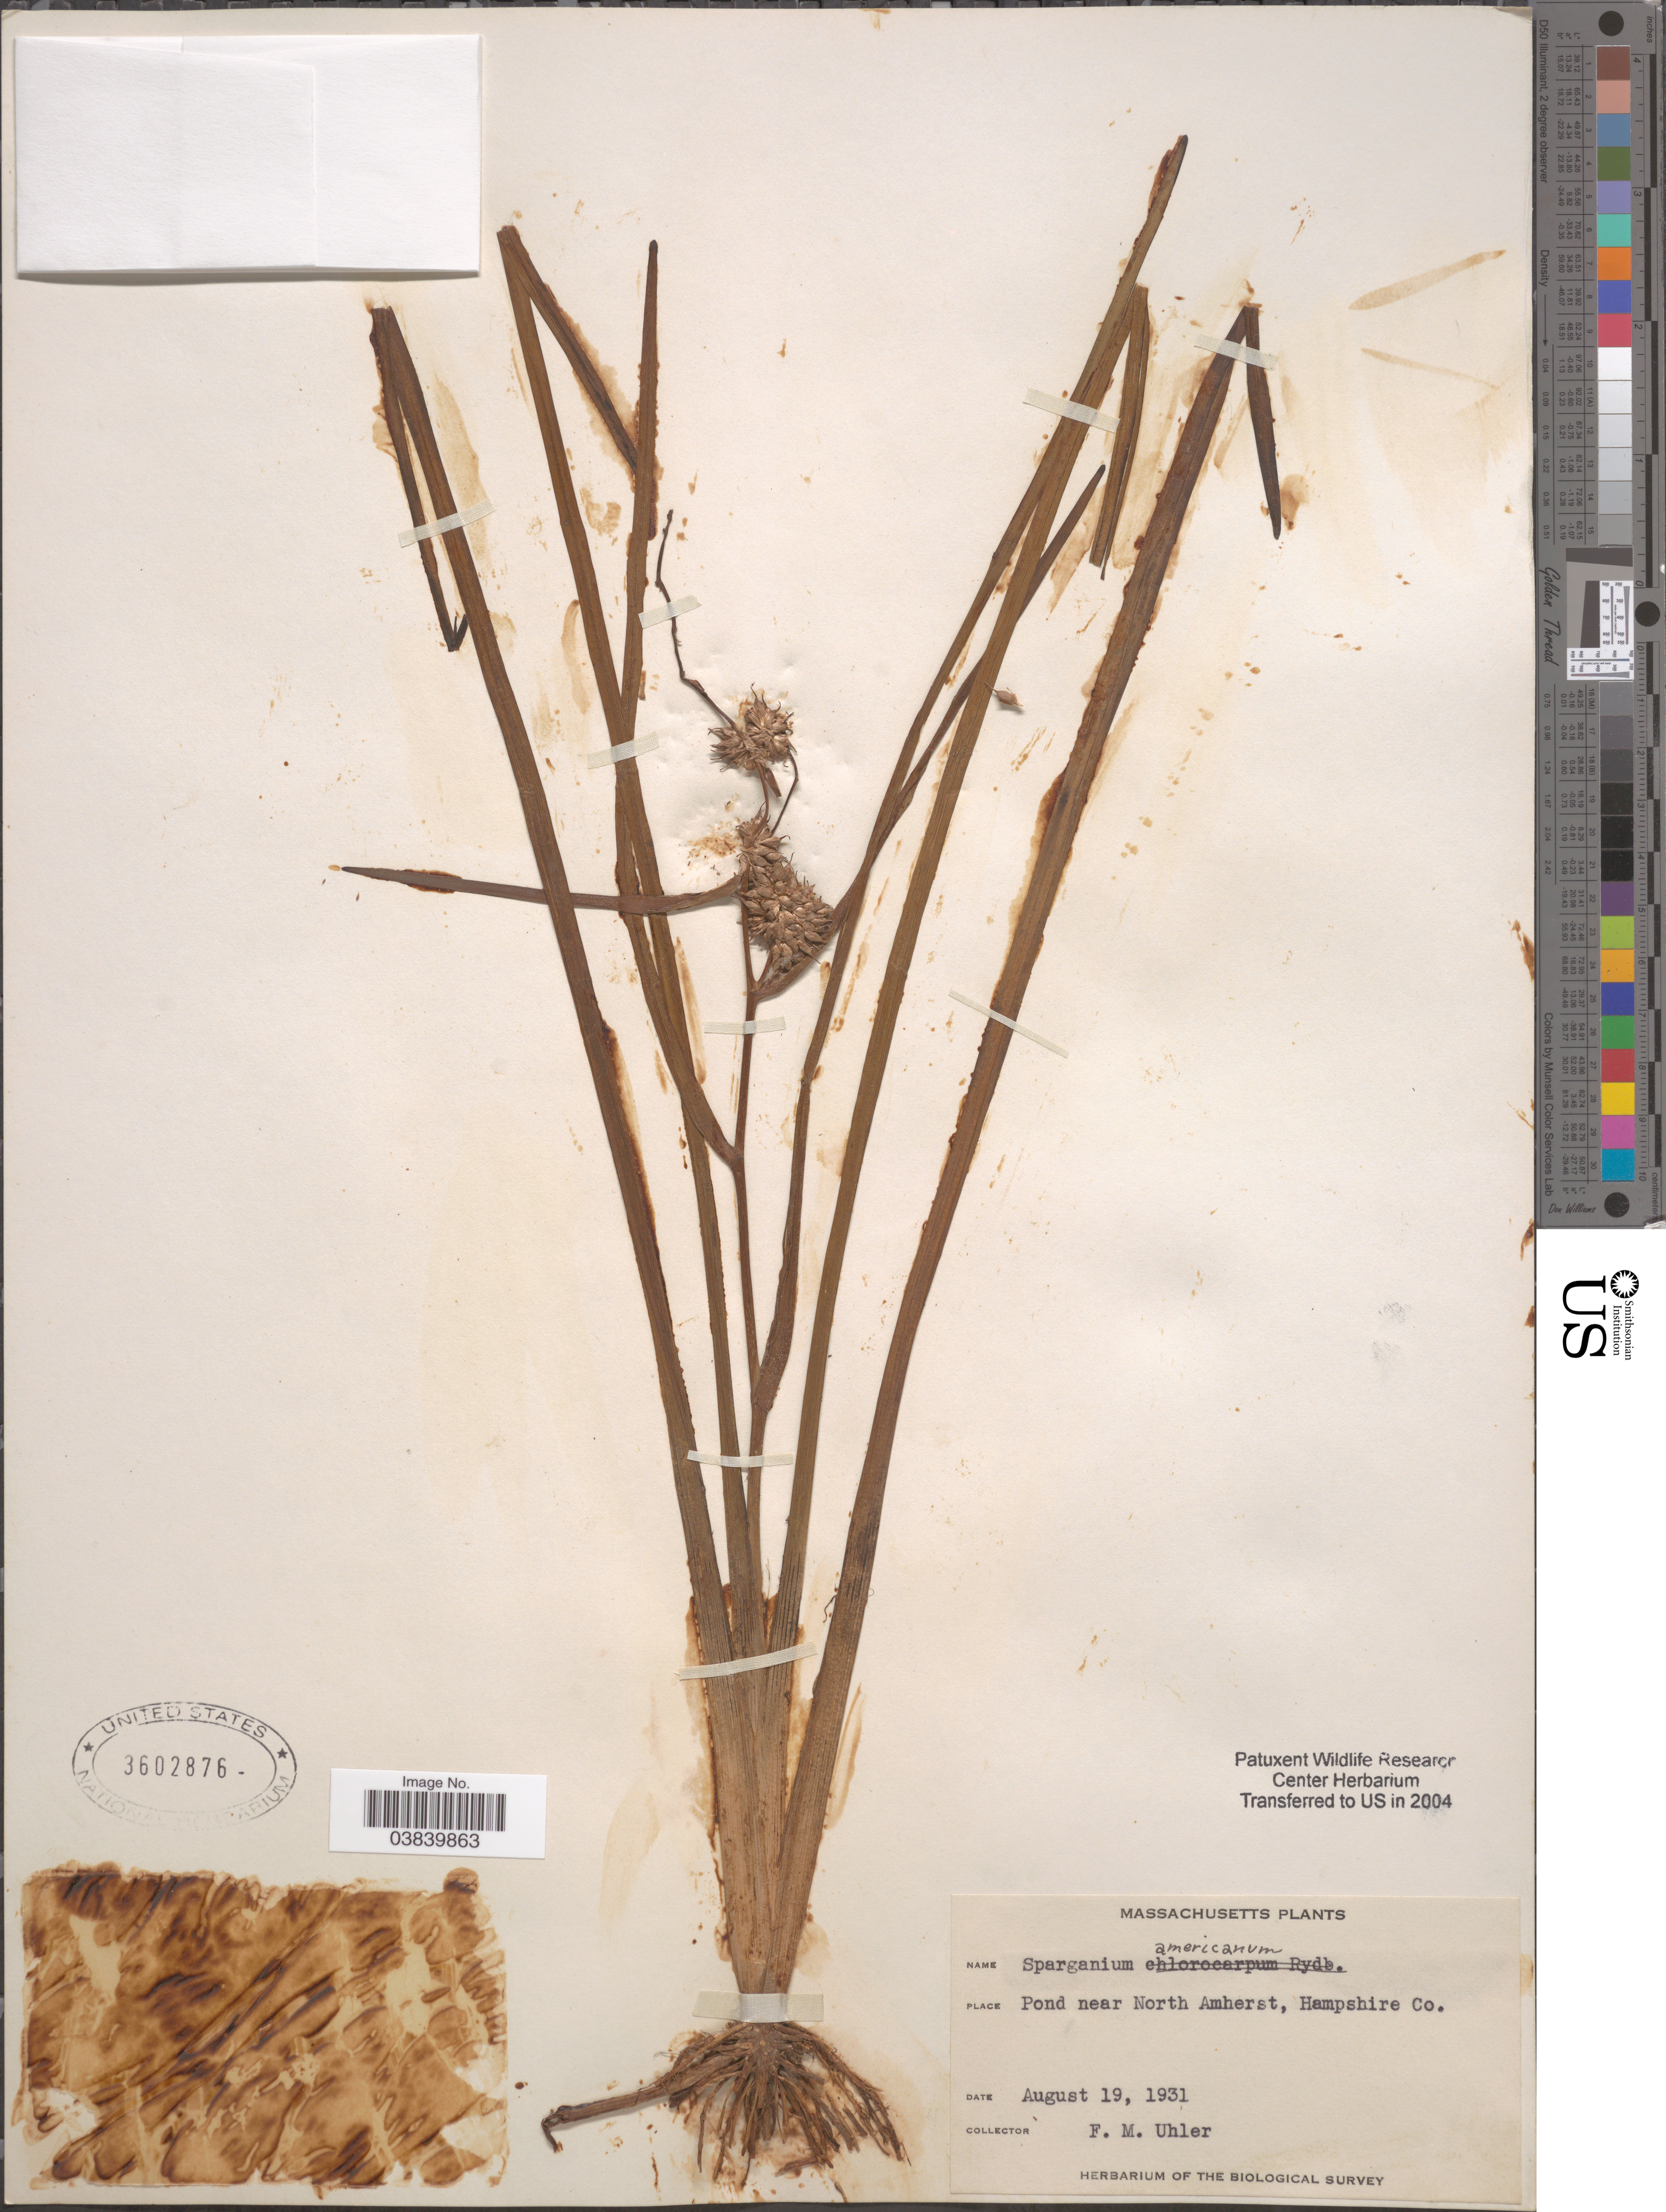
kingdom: Plantae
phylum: Tracheophyta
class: Liliopsida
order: Poales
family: Typhaceae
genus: Sparganium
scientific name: Sparganium americanum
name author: Nutt.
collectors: F. M. Uhler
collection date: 1931-08-19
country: United States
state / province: Massachusetts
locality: Pond near North Amherst, Hampshire Co.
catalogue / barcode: US 3602876